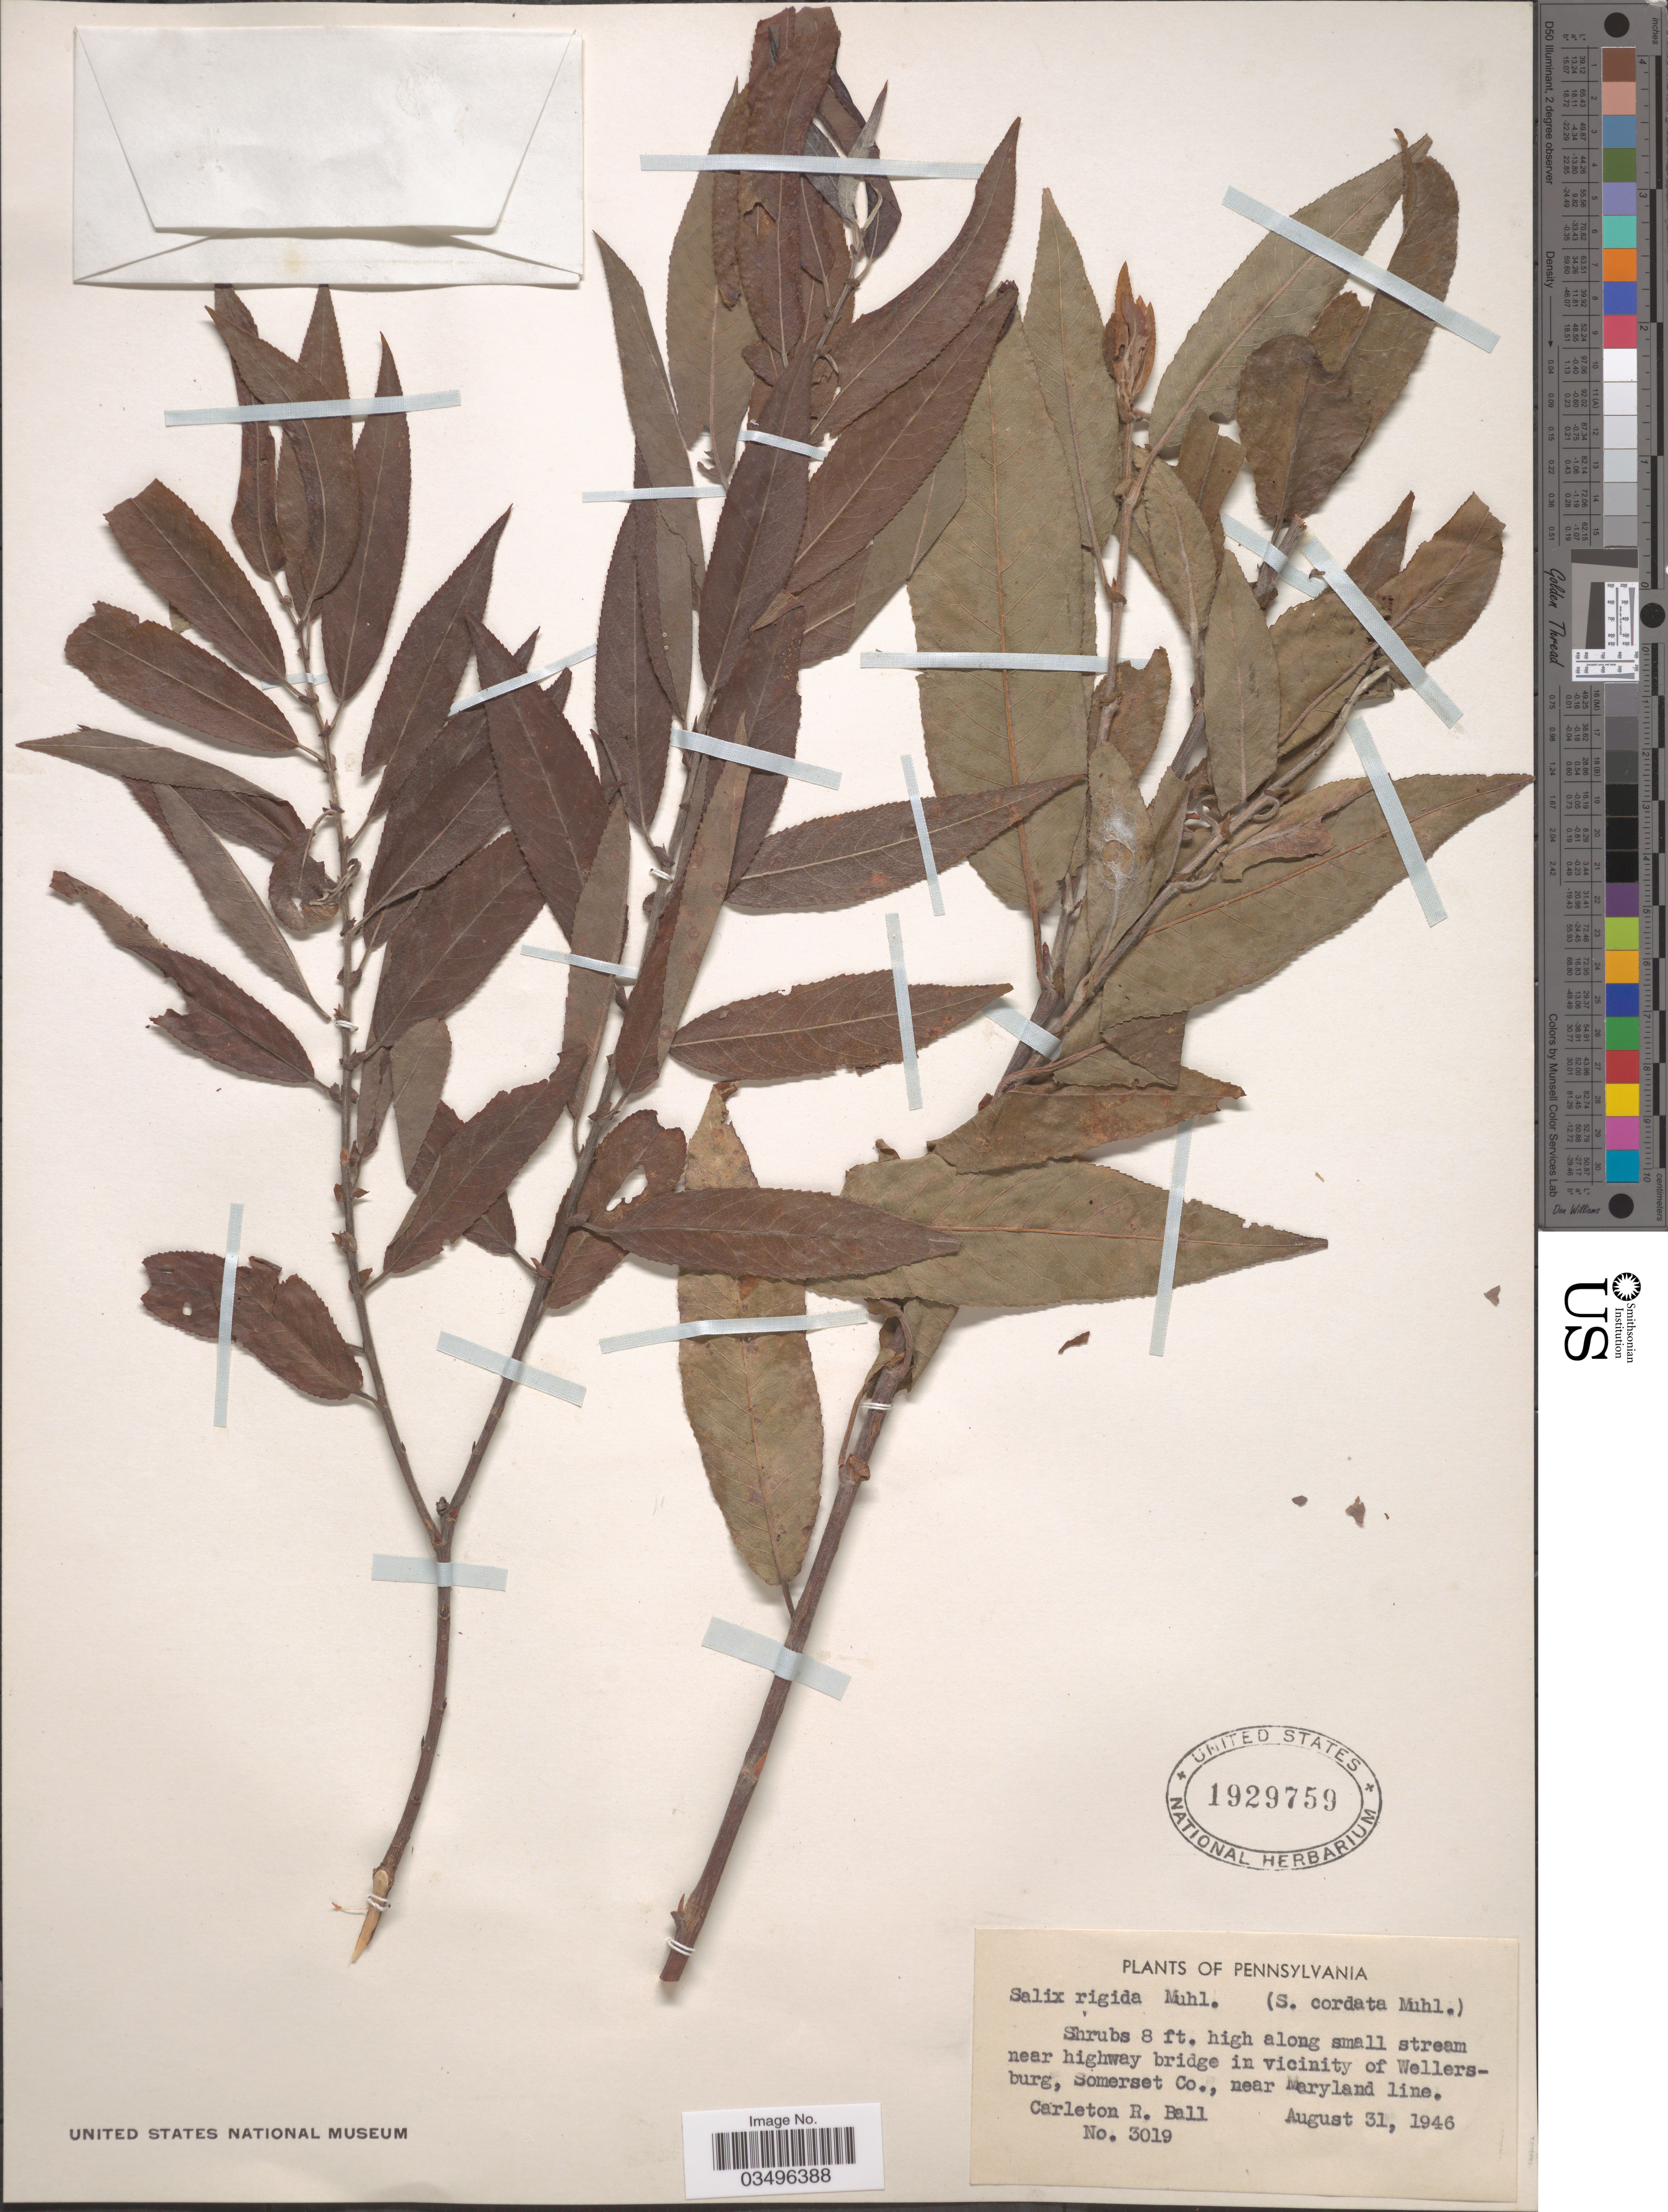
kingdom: Plantae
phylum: Tracheophyta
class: Magnoliopsida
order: Malpighiales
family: Salicaceae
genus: Salix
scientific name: Salix cordata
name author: Michx.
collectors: C. R. Ball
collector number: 3019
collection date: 1946-08-31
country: United States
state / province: Pennsylvania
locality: Near highway bridge in vicinity of Wellersburg, Somerset Co., near Maryland line.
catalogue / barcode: US 1929759